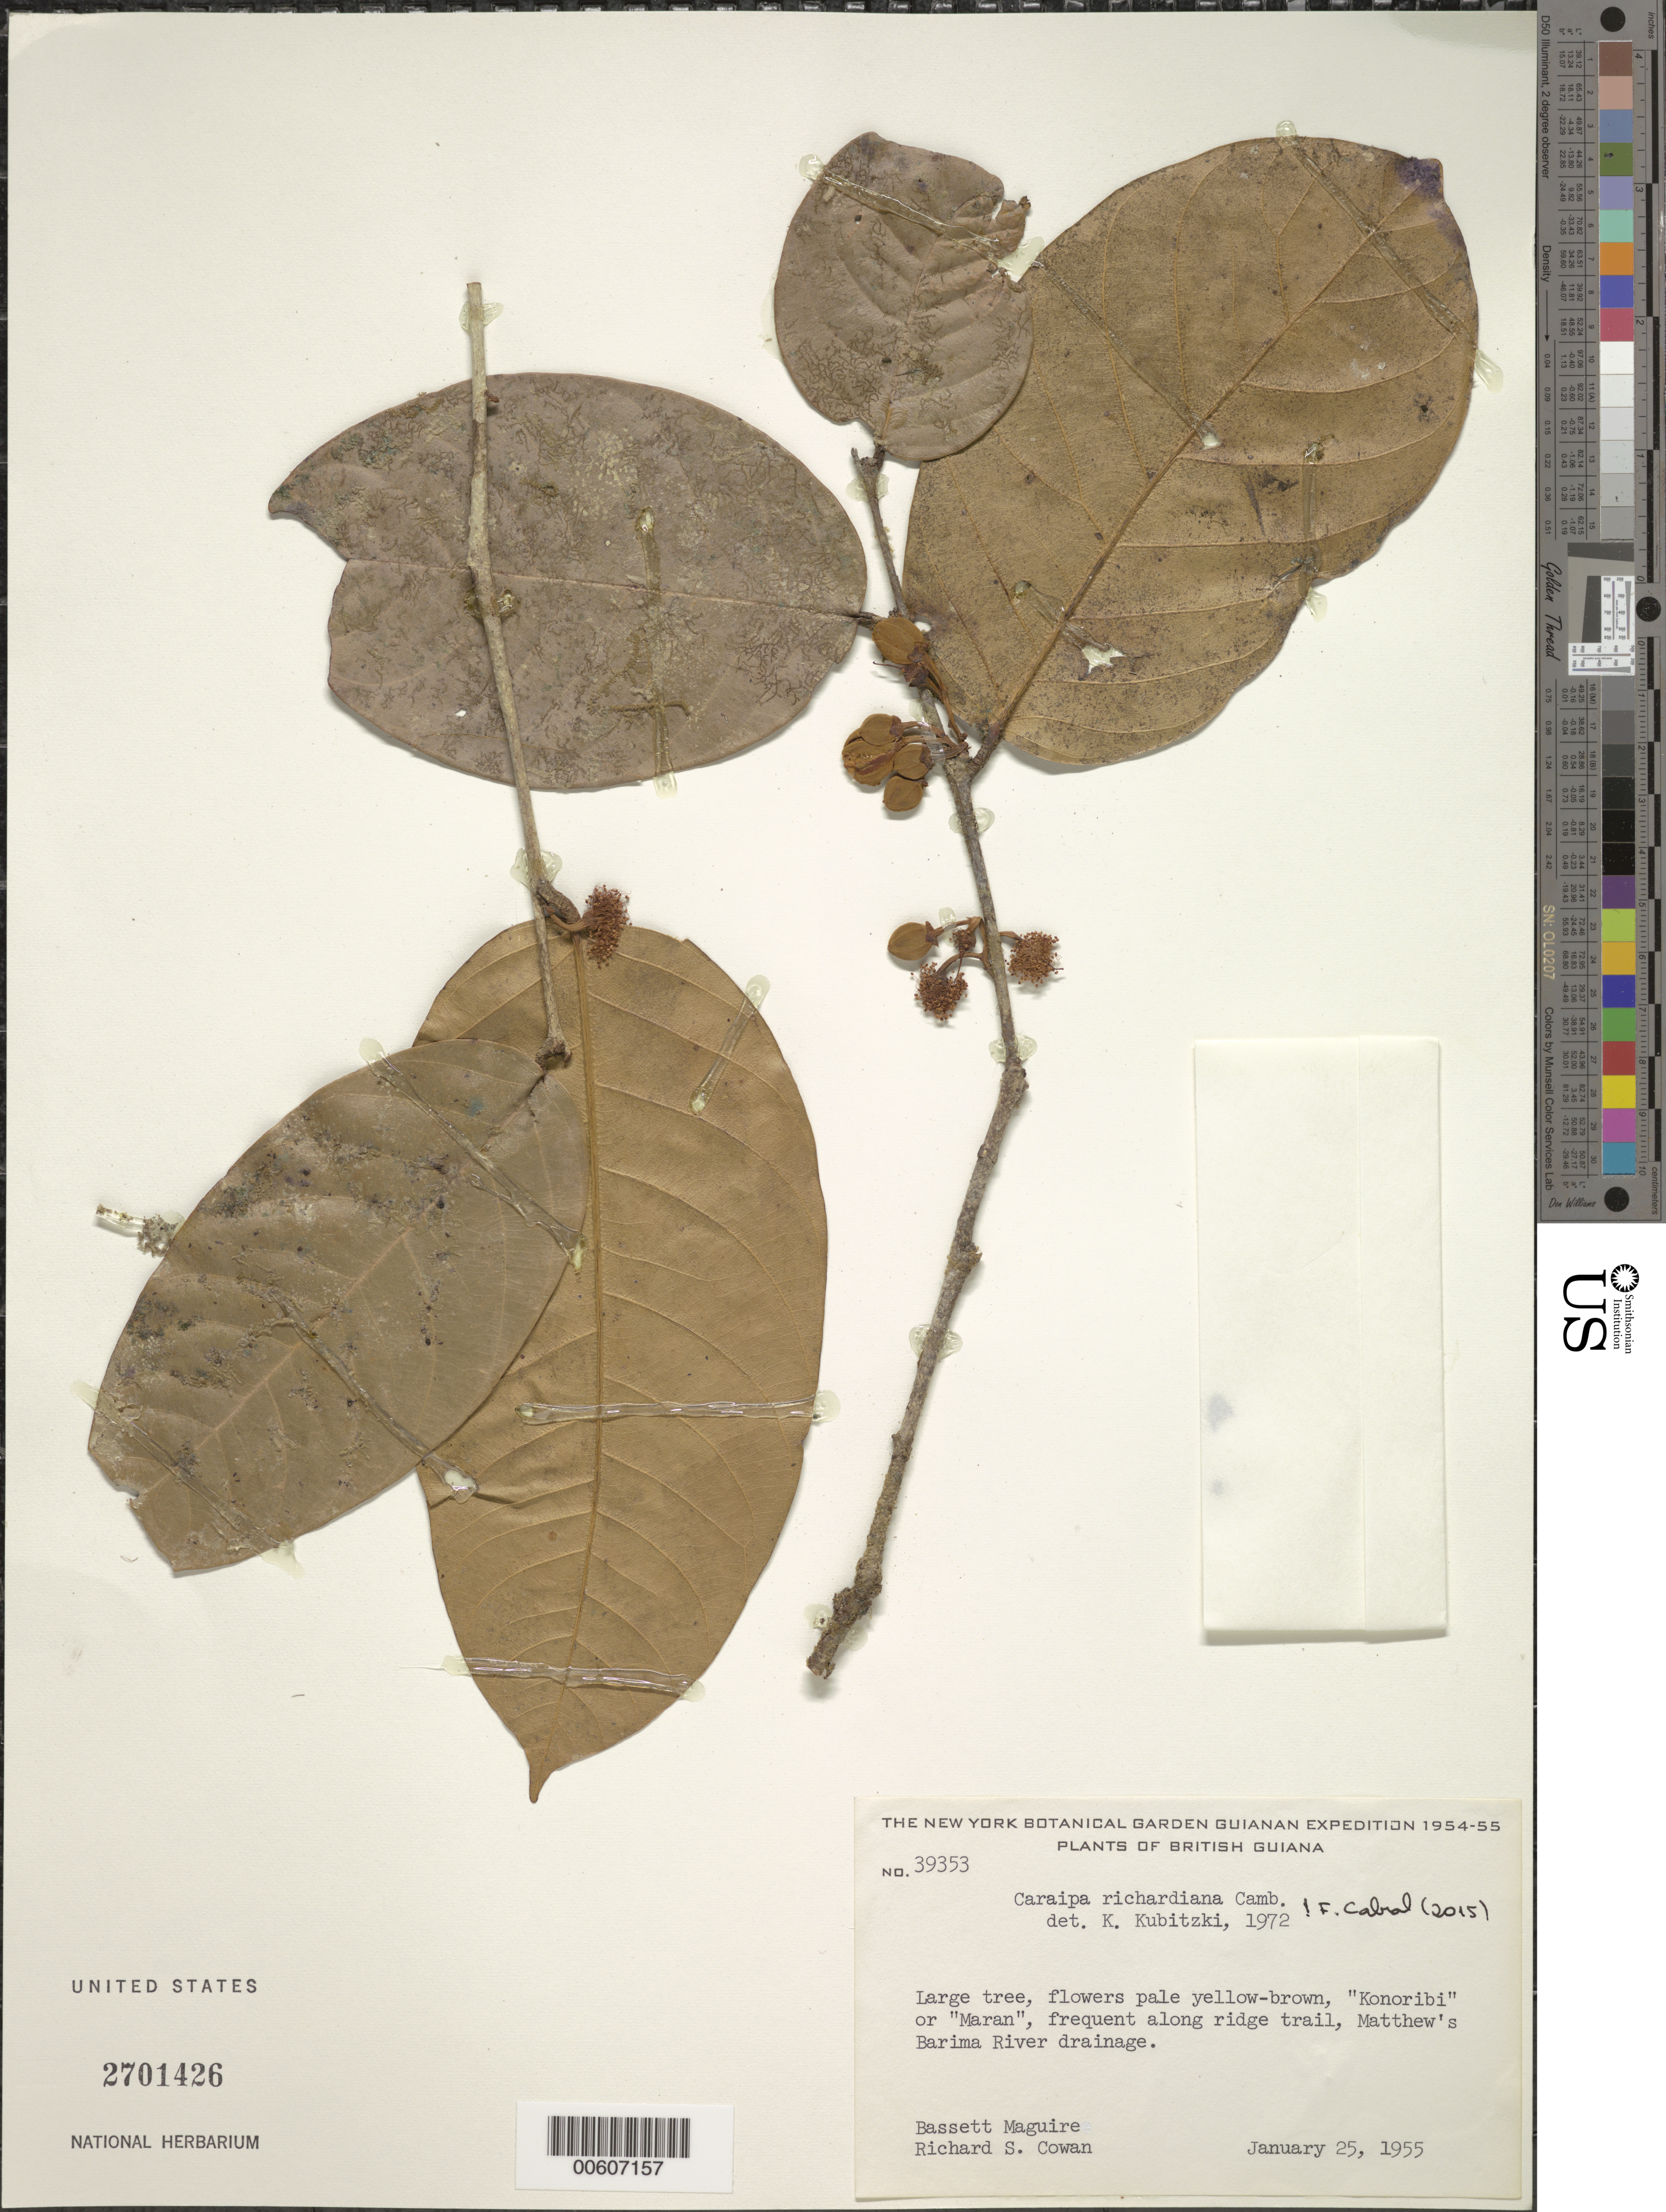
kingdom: Plantae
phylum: Tracheophyta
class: Magnoliopsida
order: Malpighiales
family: Calophyllaceae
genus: Caraipa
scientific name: Caraipa richardiana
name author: Cambess.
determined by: Kubitzki, Klaus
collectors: B. Maguire & R. S. Cowan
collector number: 39353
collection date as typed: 25-Jan-55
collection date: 1955-01-25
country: Guyana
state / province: Barima-Waini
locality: Barima R., Matthews Ridge, NW District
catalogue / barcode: US 2701426